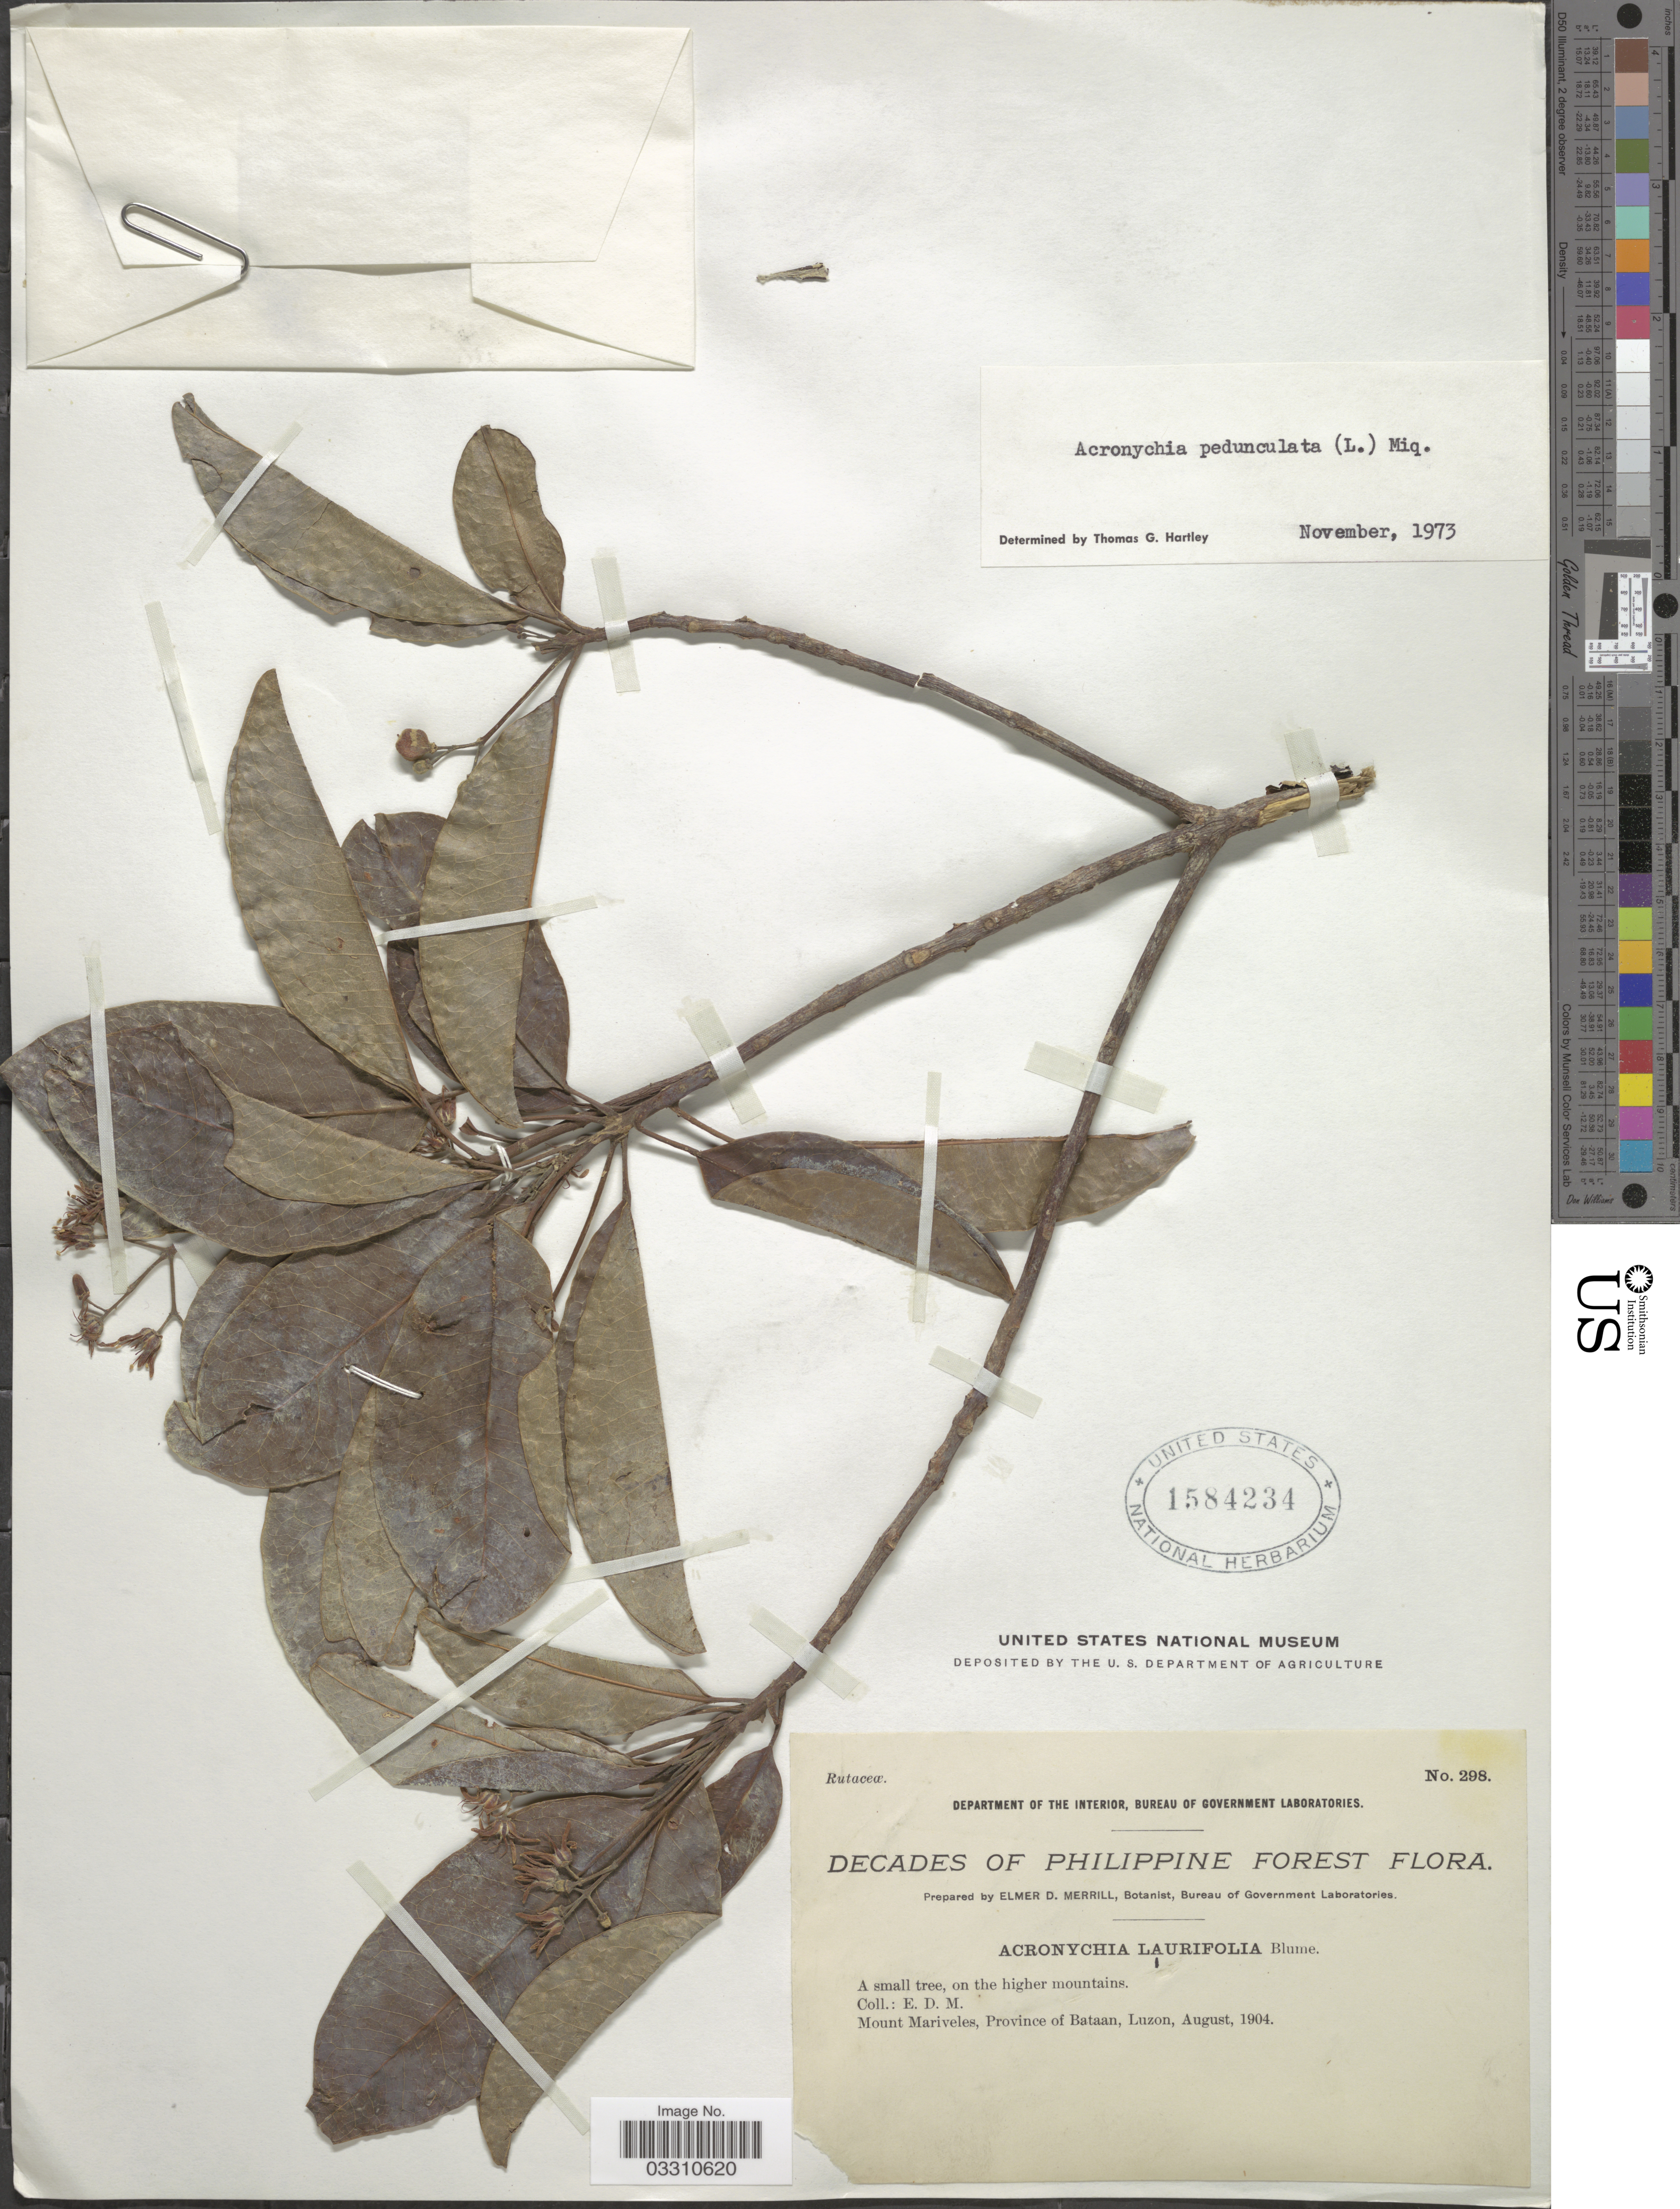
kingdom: Plantae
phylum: Tracheophyta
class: Magnoliopsida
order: Sapindales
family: Rutaceae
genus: Acronychia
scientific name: Acronychia pedunculata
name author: (L.) Miq.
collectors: E. D. Merrill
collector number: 298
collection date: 1904-08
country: Philippines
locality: Decades of Philippine Forest. [unsure placement] Mount Mariveles, Province of Bataan, Luzon.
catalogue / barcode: US 1584234